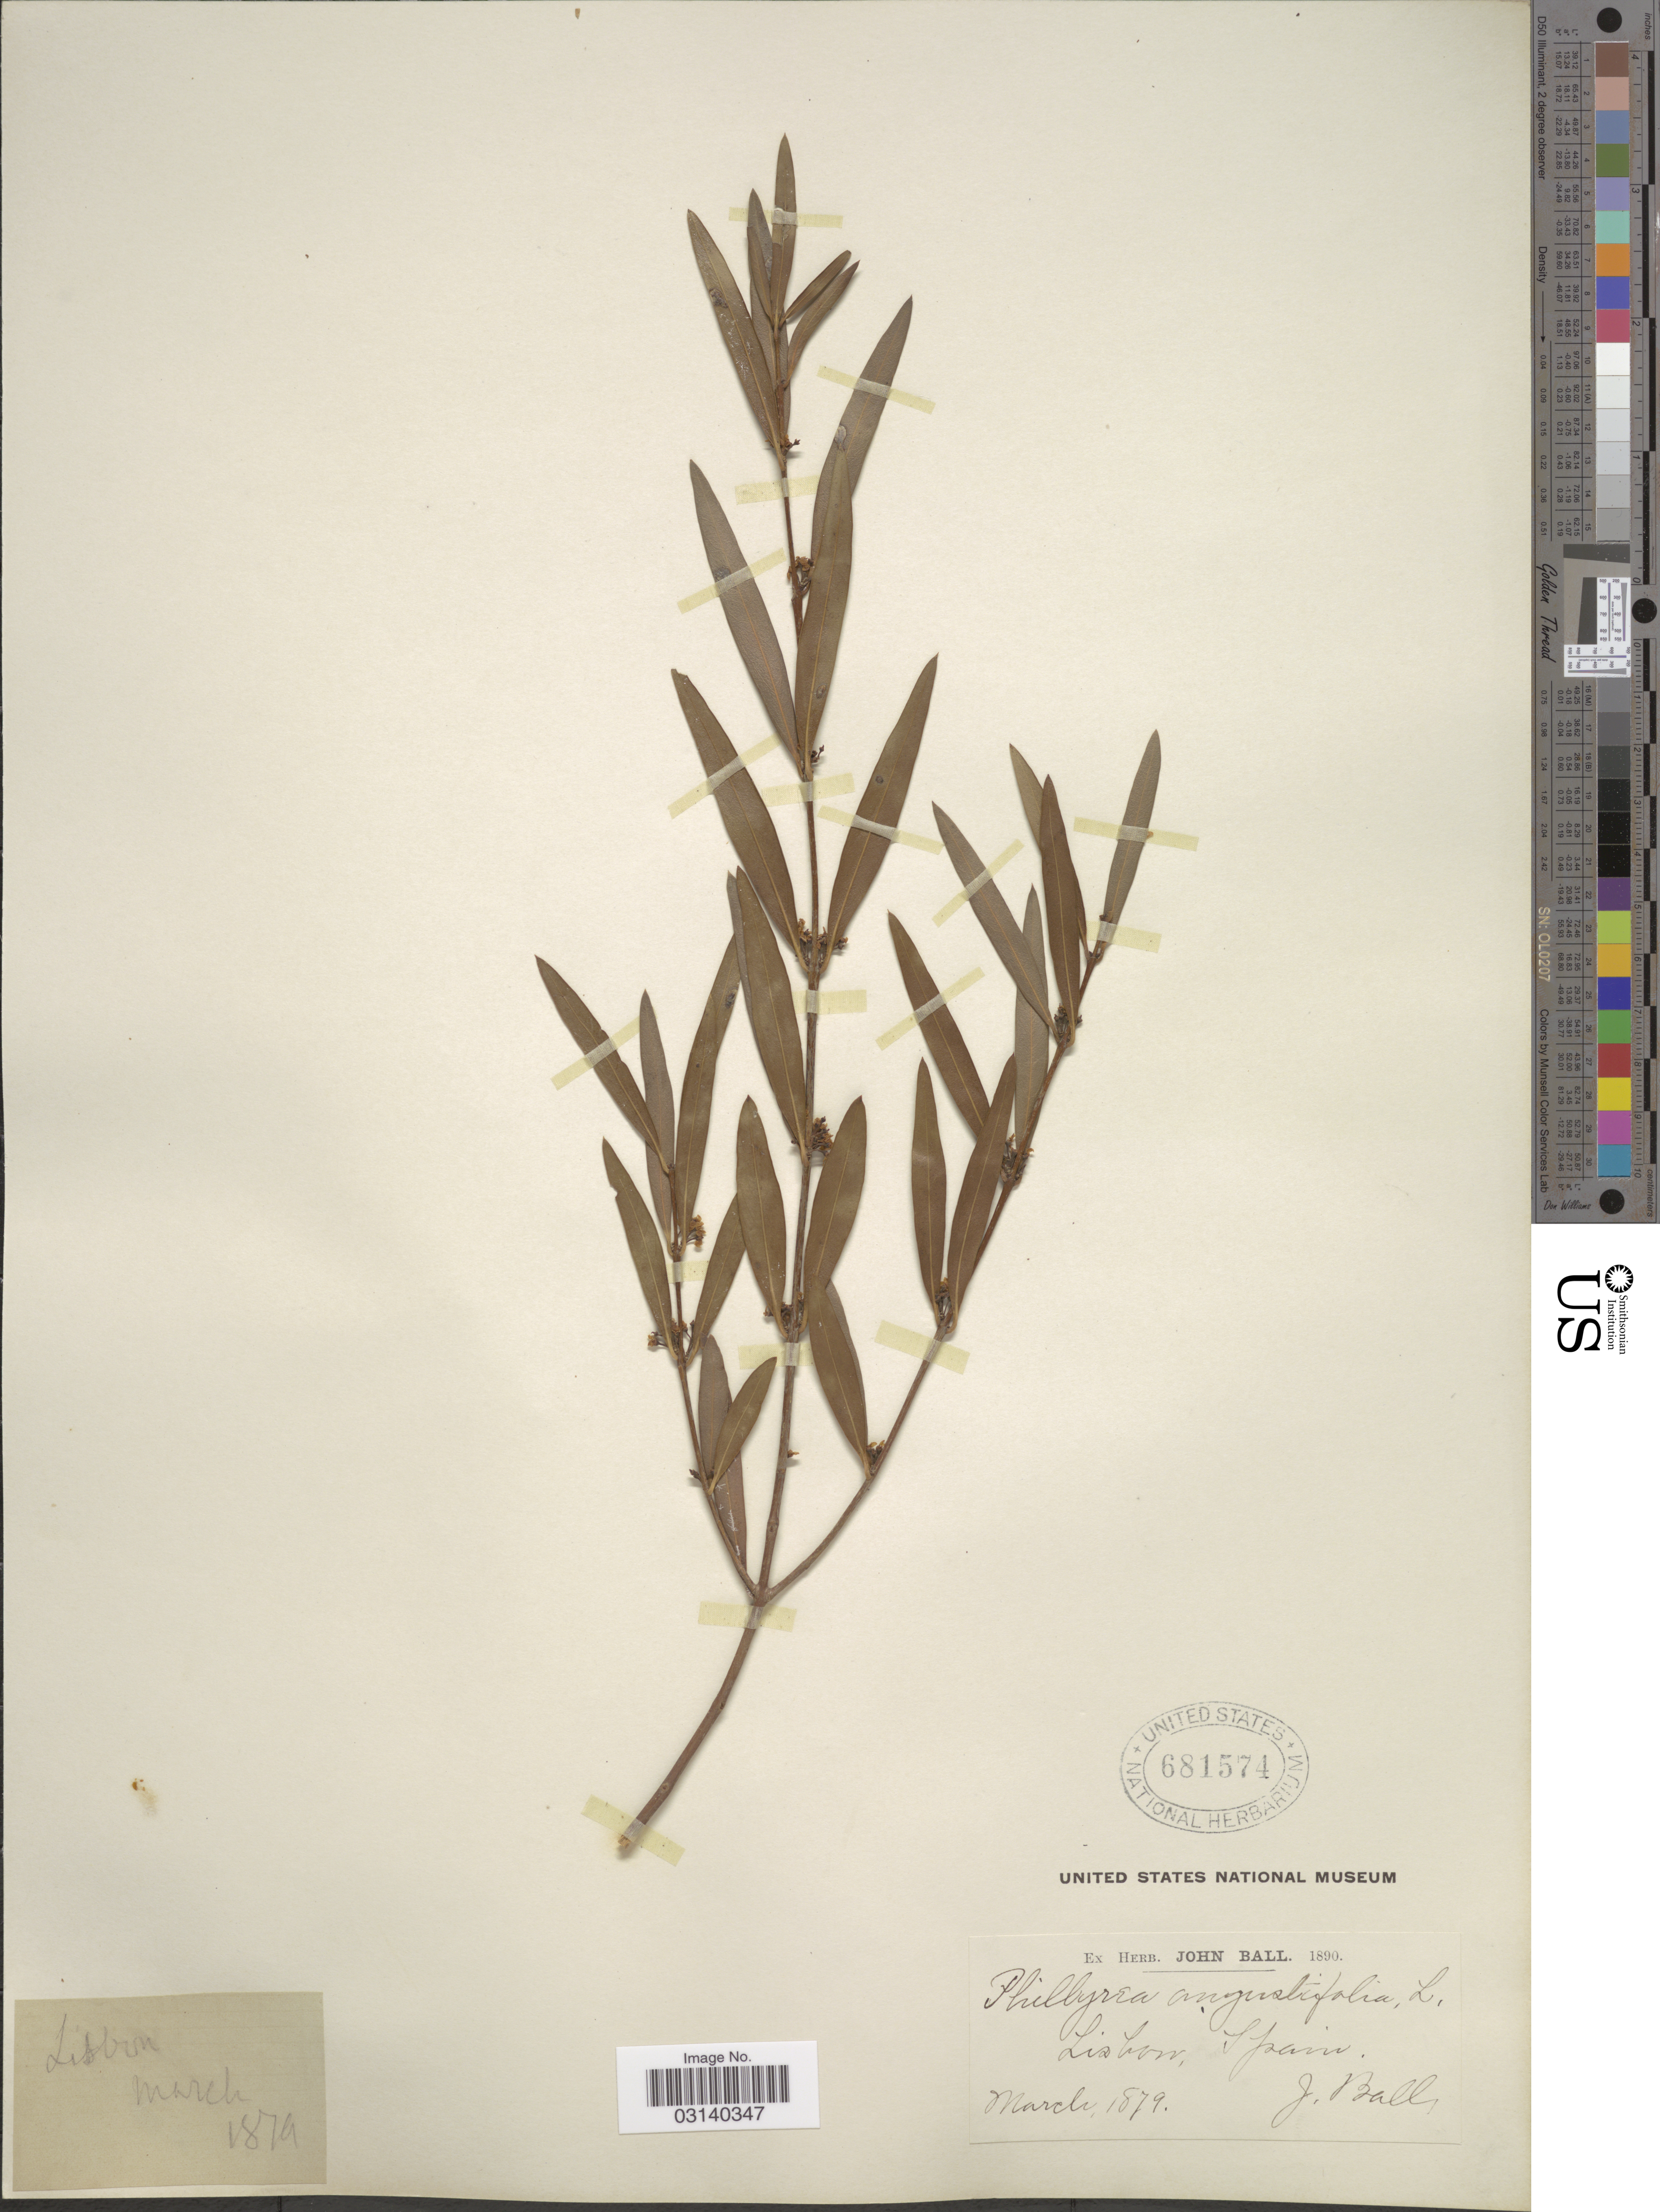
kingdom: Plantae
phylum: Tracheophyta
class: Magnoliopsida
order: Lamiales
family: Oleaceae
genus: Phillyrea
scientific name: Phillyrea angustifolia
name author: L.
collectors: J. Ball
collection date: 1879-03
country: Spain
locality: Lisbon.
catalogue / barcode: US 681574